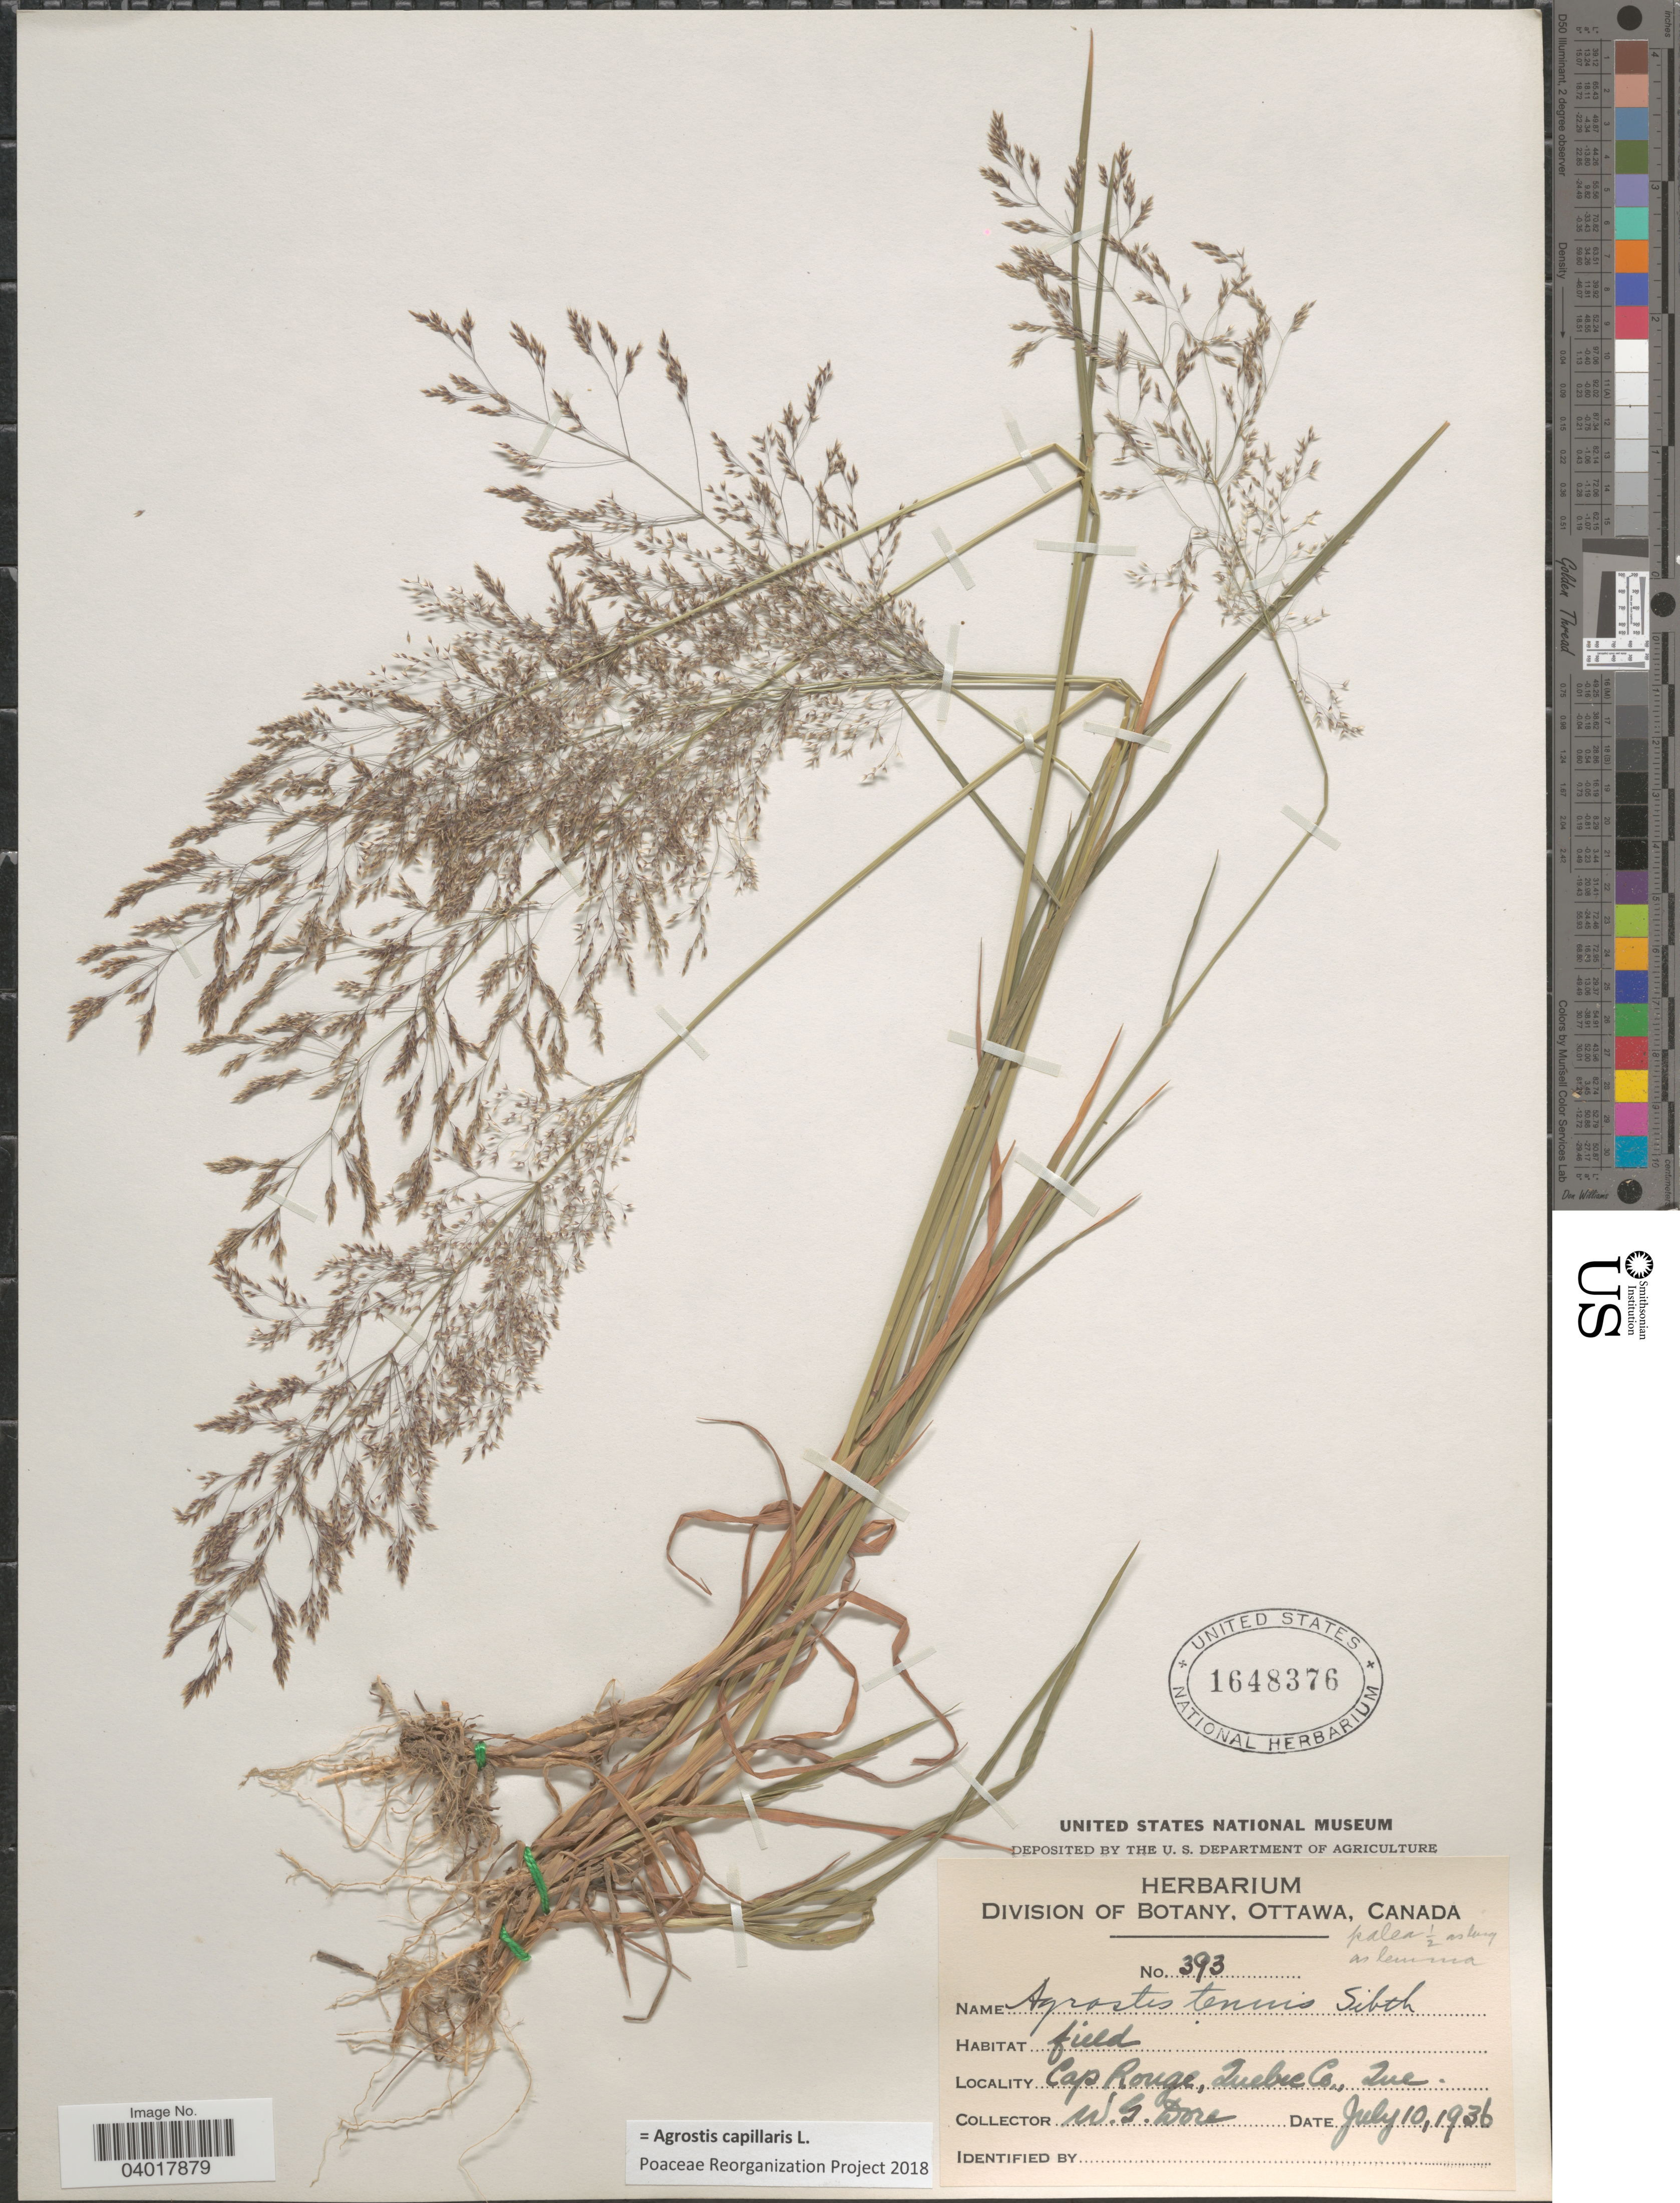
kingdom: Plantae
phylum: Tracheophyta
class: Liliopsida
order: Poales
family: Poaceae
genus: Agrostis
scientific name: Agrostis capillaris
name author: L.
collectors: W. Dore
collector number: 393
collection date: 1936-07-10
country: Canada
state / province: Quebec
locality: Cape Rouge, Quebec Co.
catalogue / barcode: US 1648376